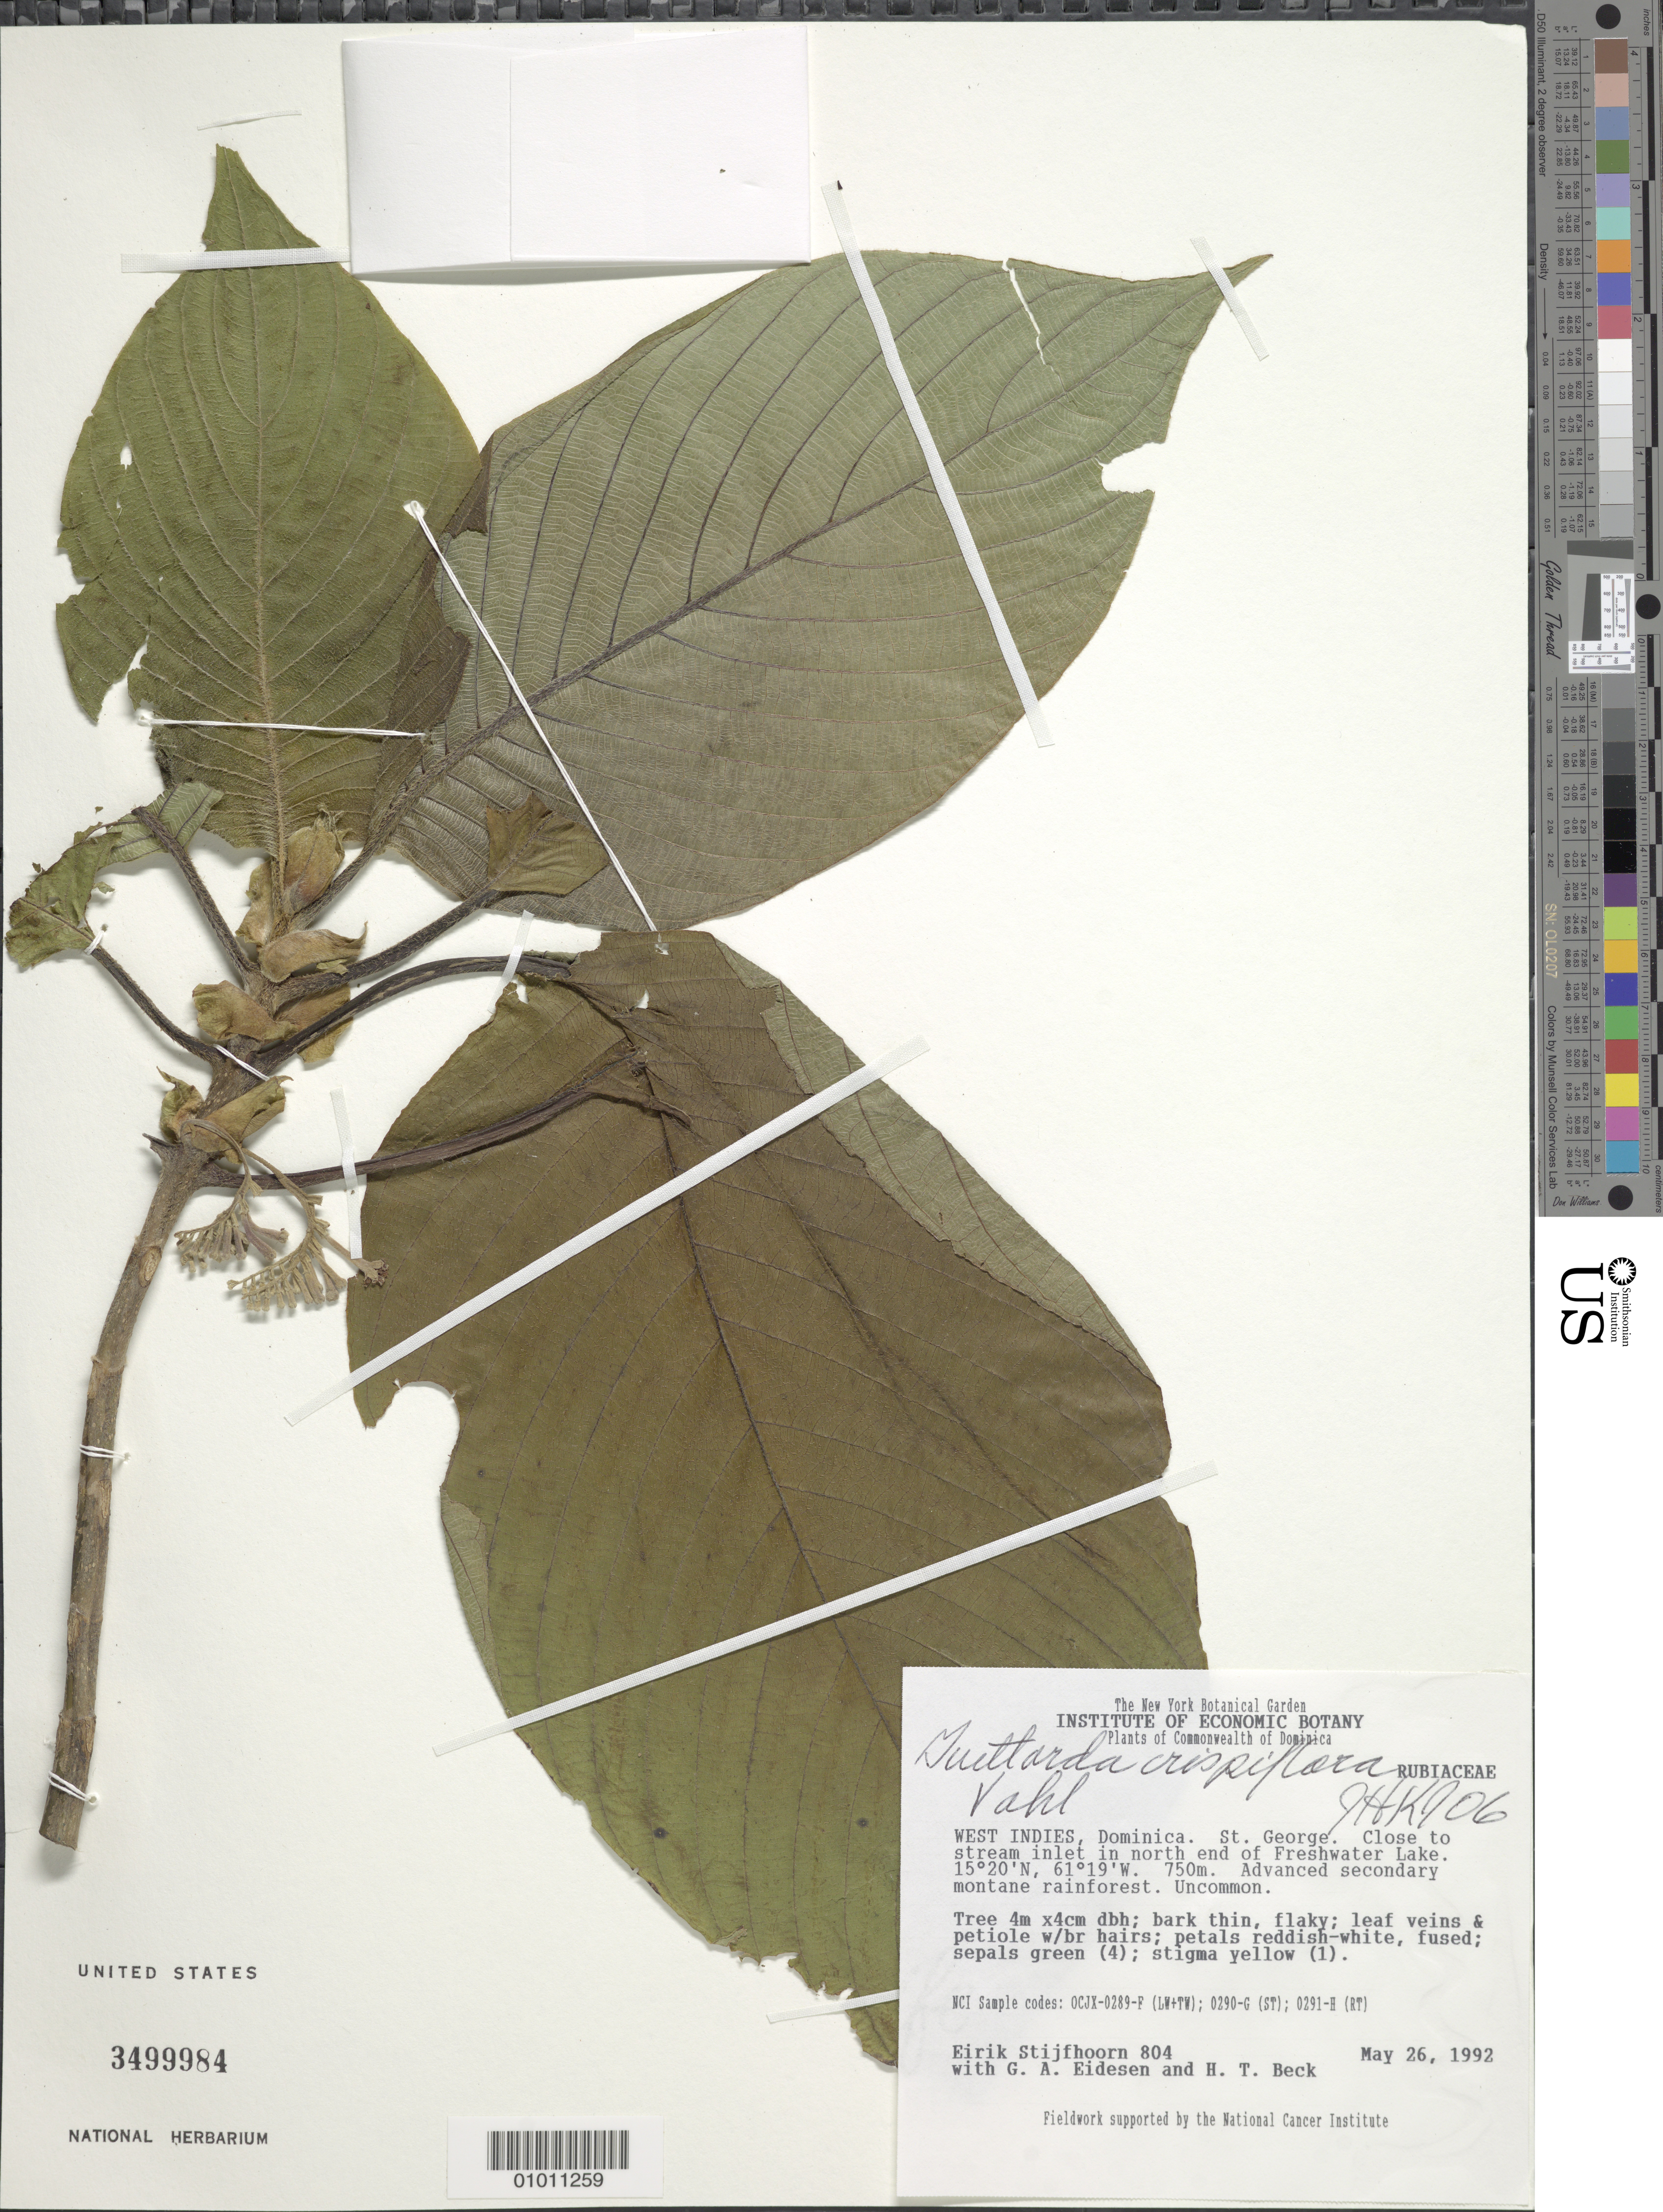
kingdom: Plantae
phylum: Tracheophyta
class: Magnoliopsida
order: Gentianales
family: Rubiaceae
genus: Guettarda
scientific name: Guettarda crispiflora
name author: Vahl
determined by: Kirkbride, J. H.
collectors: E. Stijfhoorn, G. Eidesen & H. T. Beck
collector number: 804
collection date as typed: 26 May 1992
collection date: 1992-05-26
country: Dominica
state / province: St. George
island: Dominica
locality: Freshwater Lake, close to stream inlet in north end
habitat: Advanced secondary montane rainforest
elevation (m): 750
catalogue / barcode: US 98028